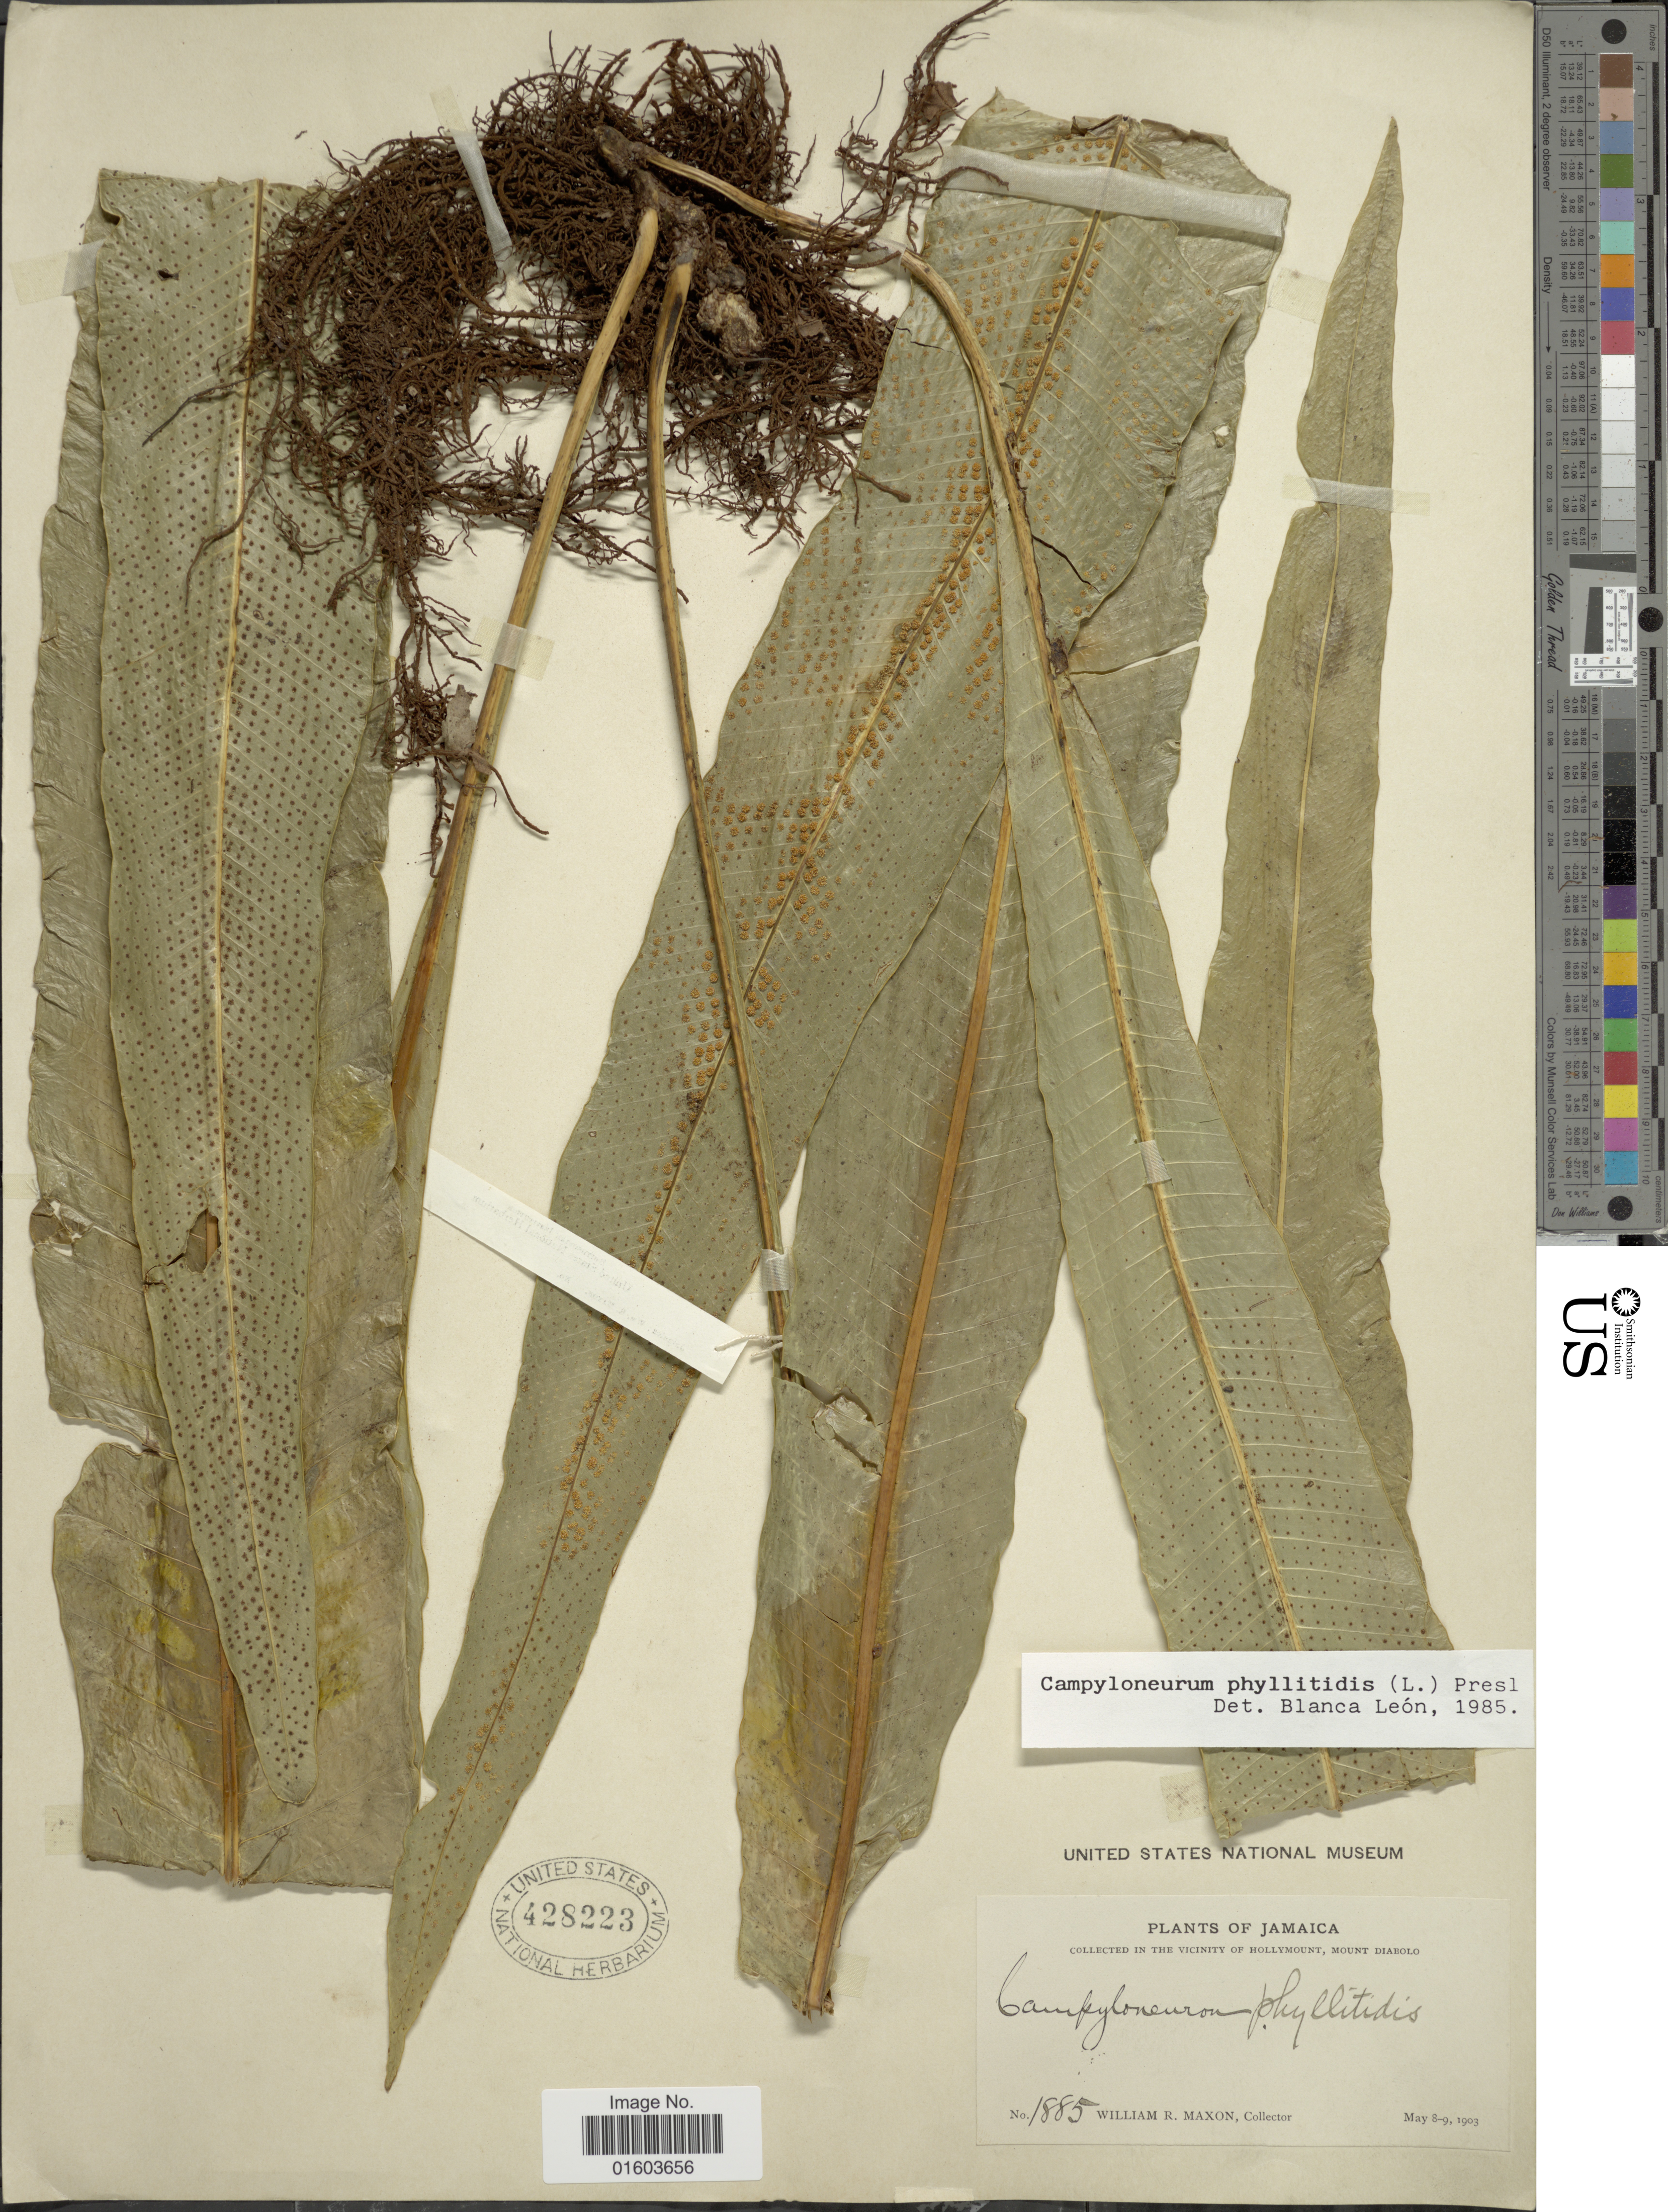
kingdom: Plantae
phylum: Tracheophyta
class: Polypodiopsida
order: Polypodiales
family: Polypodiaceae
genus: Campyloneurum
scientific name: Campyloneurum phyllitidis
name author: (L.) C. Presl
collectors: W. R. Maxon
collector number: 1885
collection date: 1903-05-08/1903-05-09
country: Jamaica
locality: In the vicinity of Hollymount, Mount Diablo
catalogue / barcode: US 428223